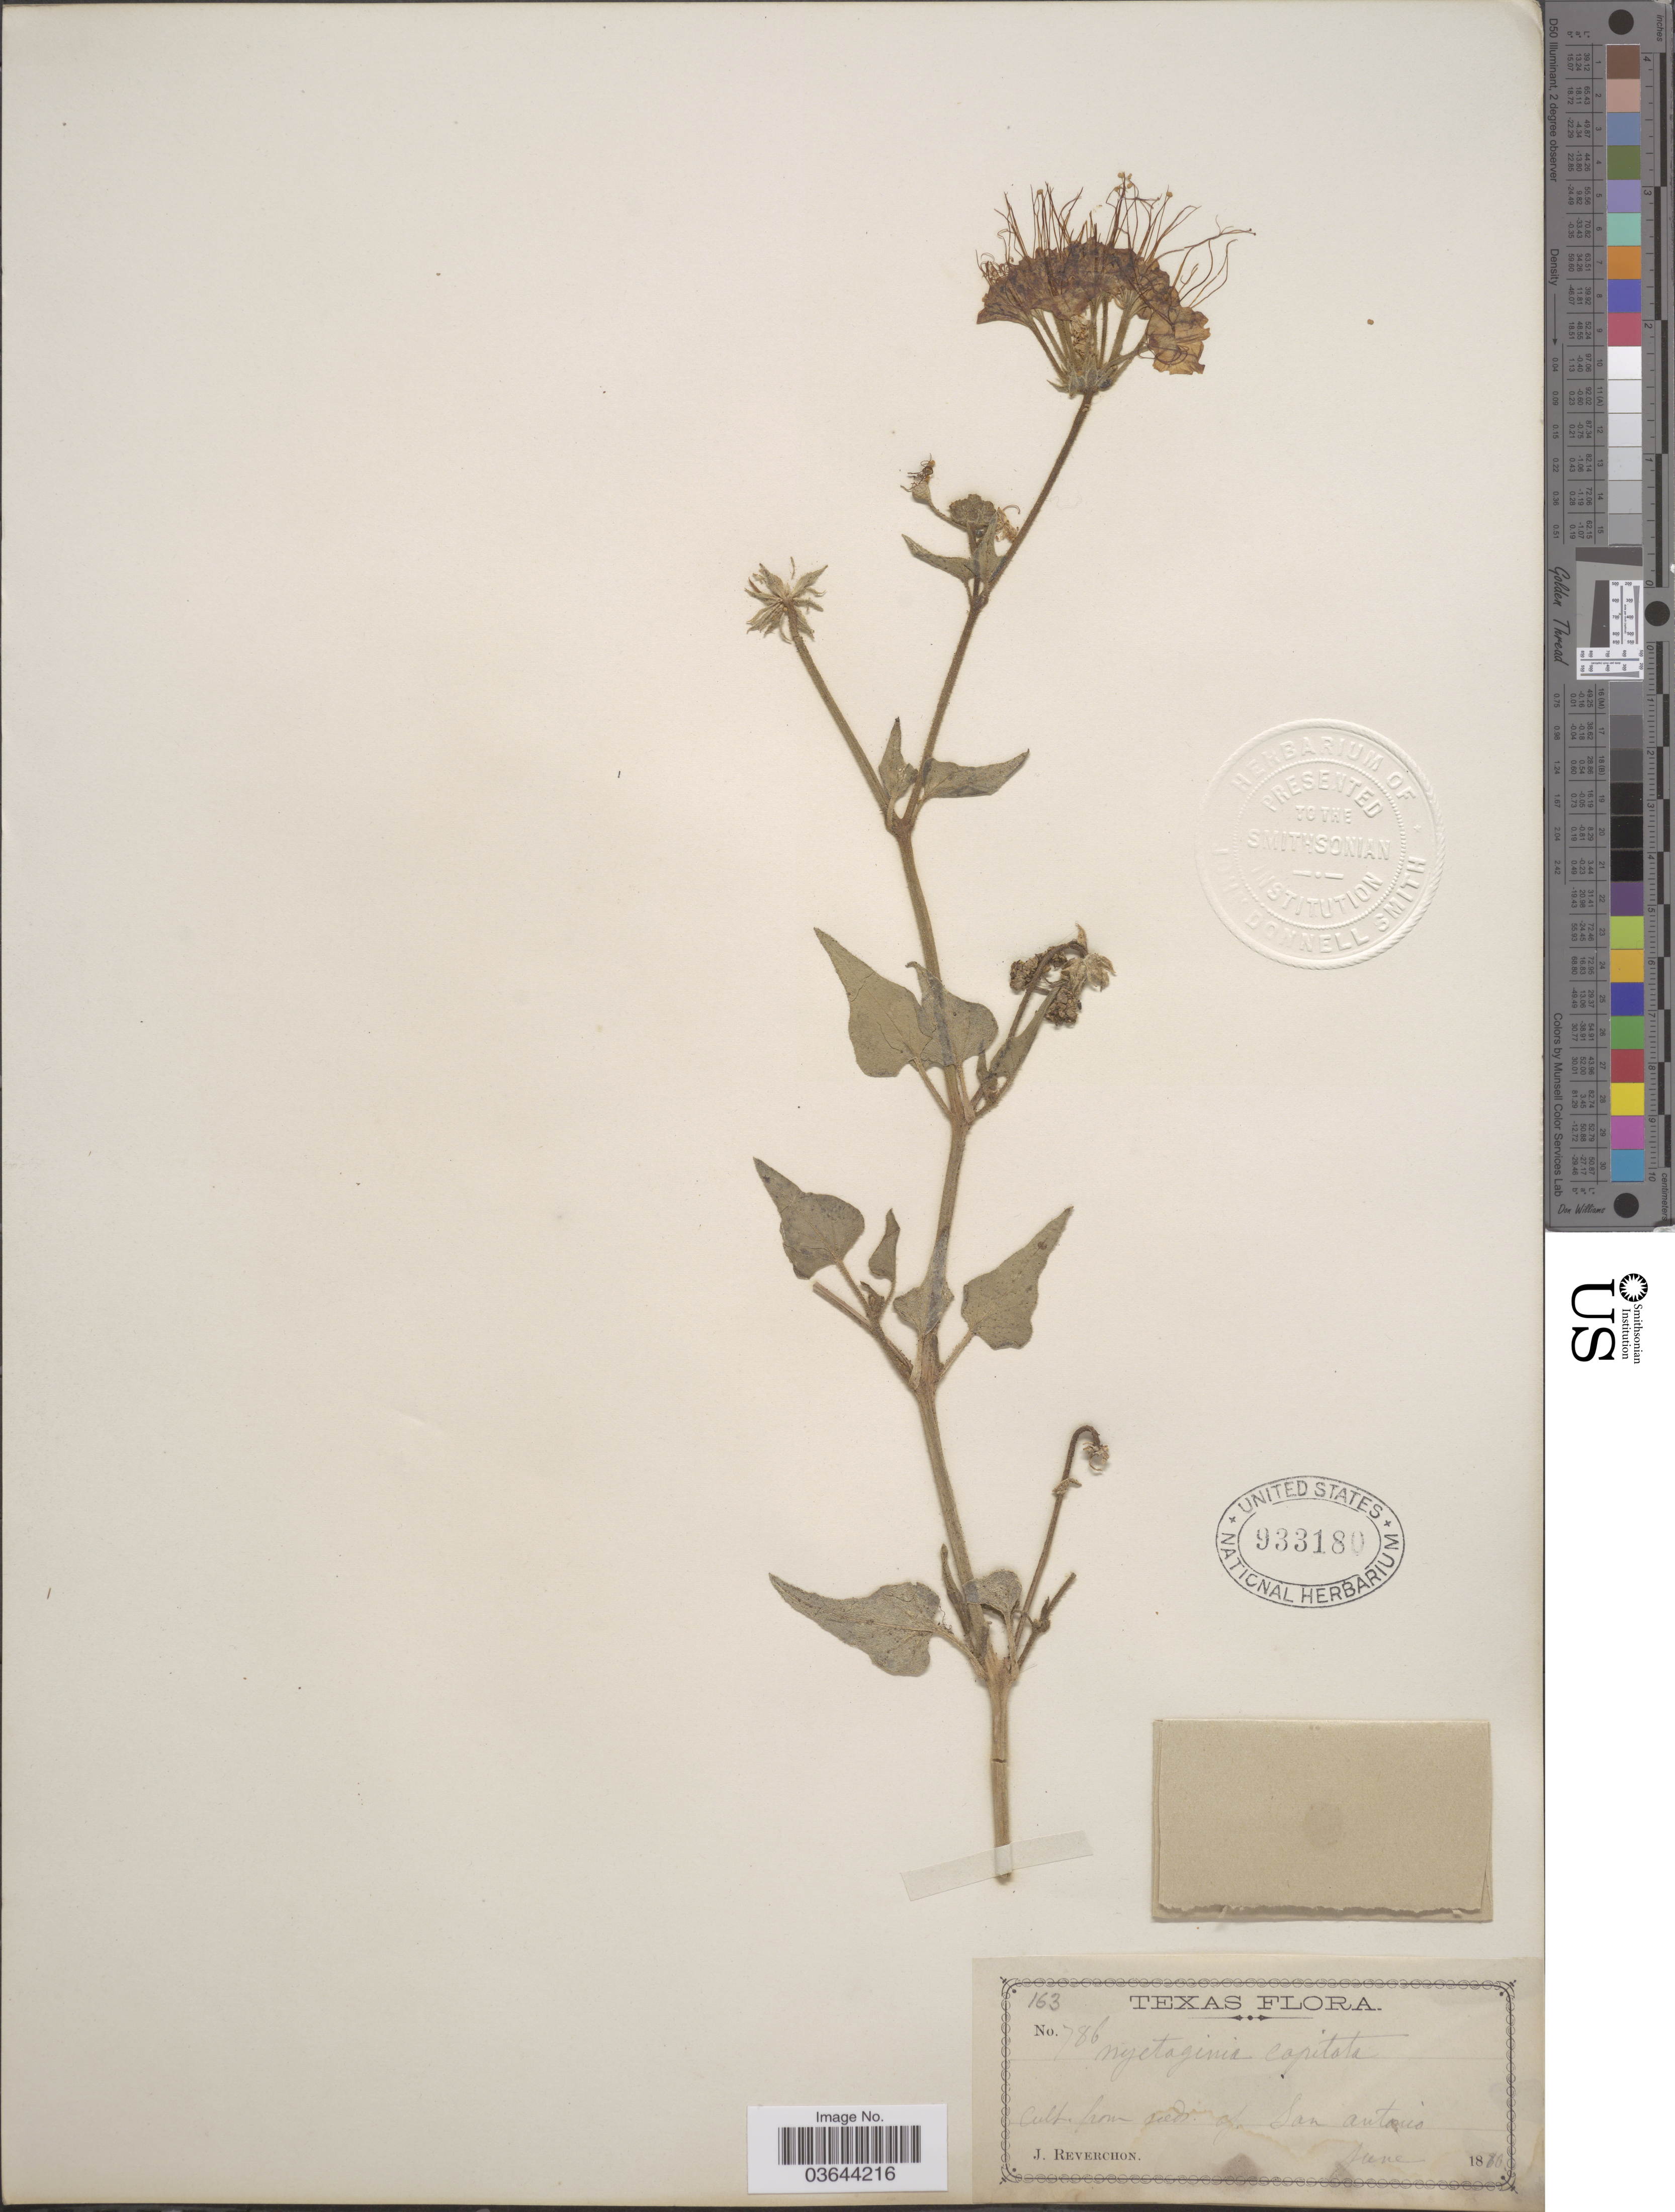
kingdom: Plantae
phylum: Tracheophyta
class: Magnoliopsida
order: Caryophyllales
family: Nyctaginaceae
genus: Nyctaginia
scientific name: Nyctaginia capitata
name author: Choisy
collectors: J. Reverchon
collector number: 786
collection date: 1880-06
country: United States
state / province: Texas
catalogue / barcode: US 933180